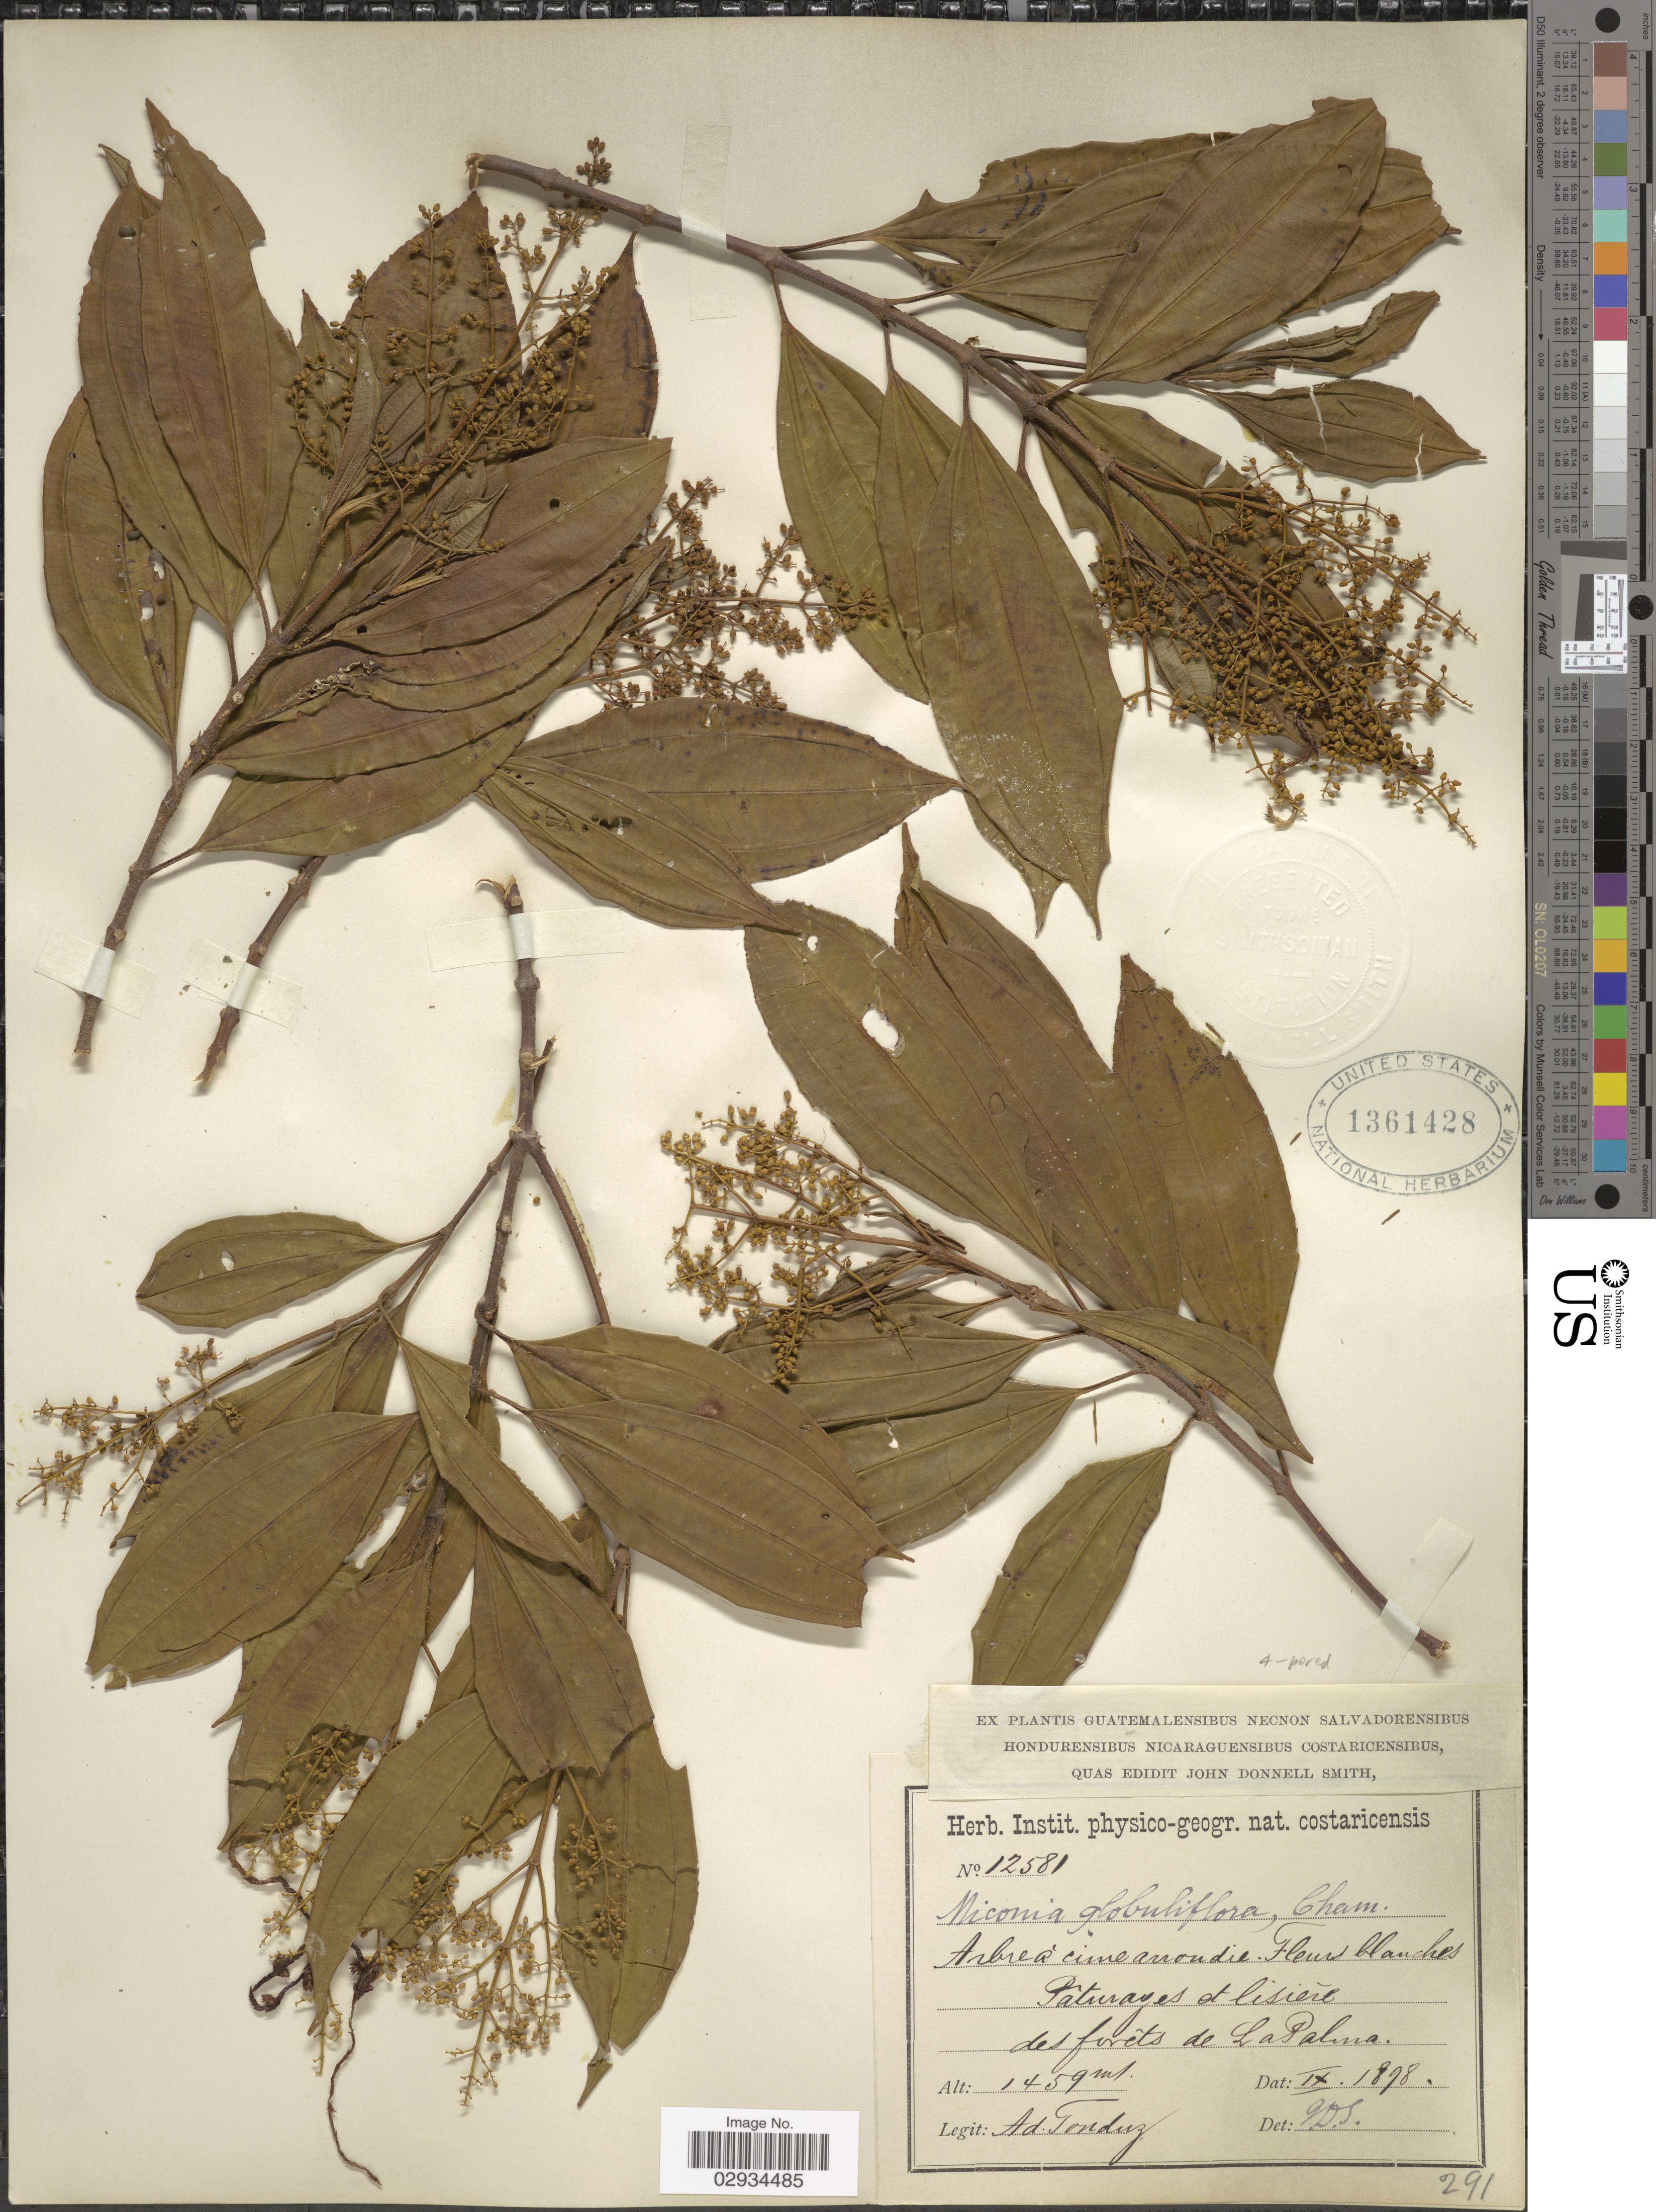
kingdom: Plantae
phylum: Tracheophyta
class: Magnoliopsida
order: Myrtales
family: Melastomataceae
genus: Miconia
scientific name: Miconia theizans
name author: (Bonpl.) Cogn.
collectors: A. Tonduz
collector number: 12581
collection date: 1898-09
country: Costa Rica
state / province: Puntarenas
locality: Pâturages et lisière des forêts de La Palma.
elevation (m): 1459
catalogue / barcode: US 1361428